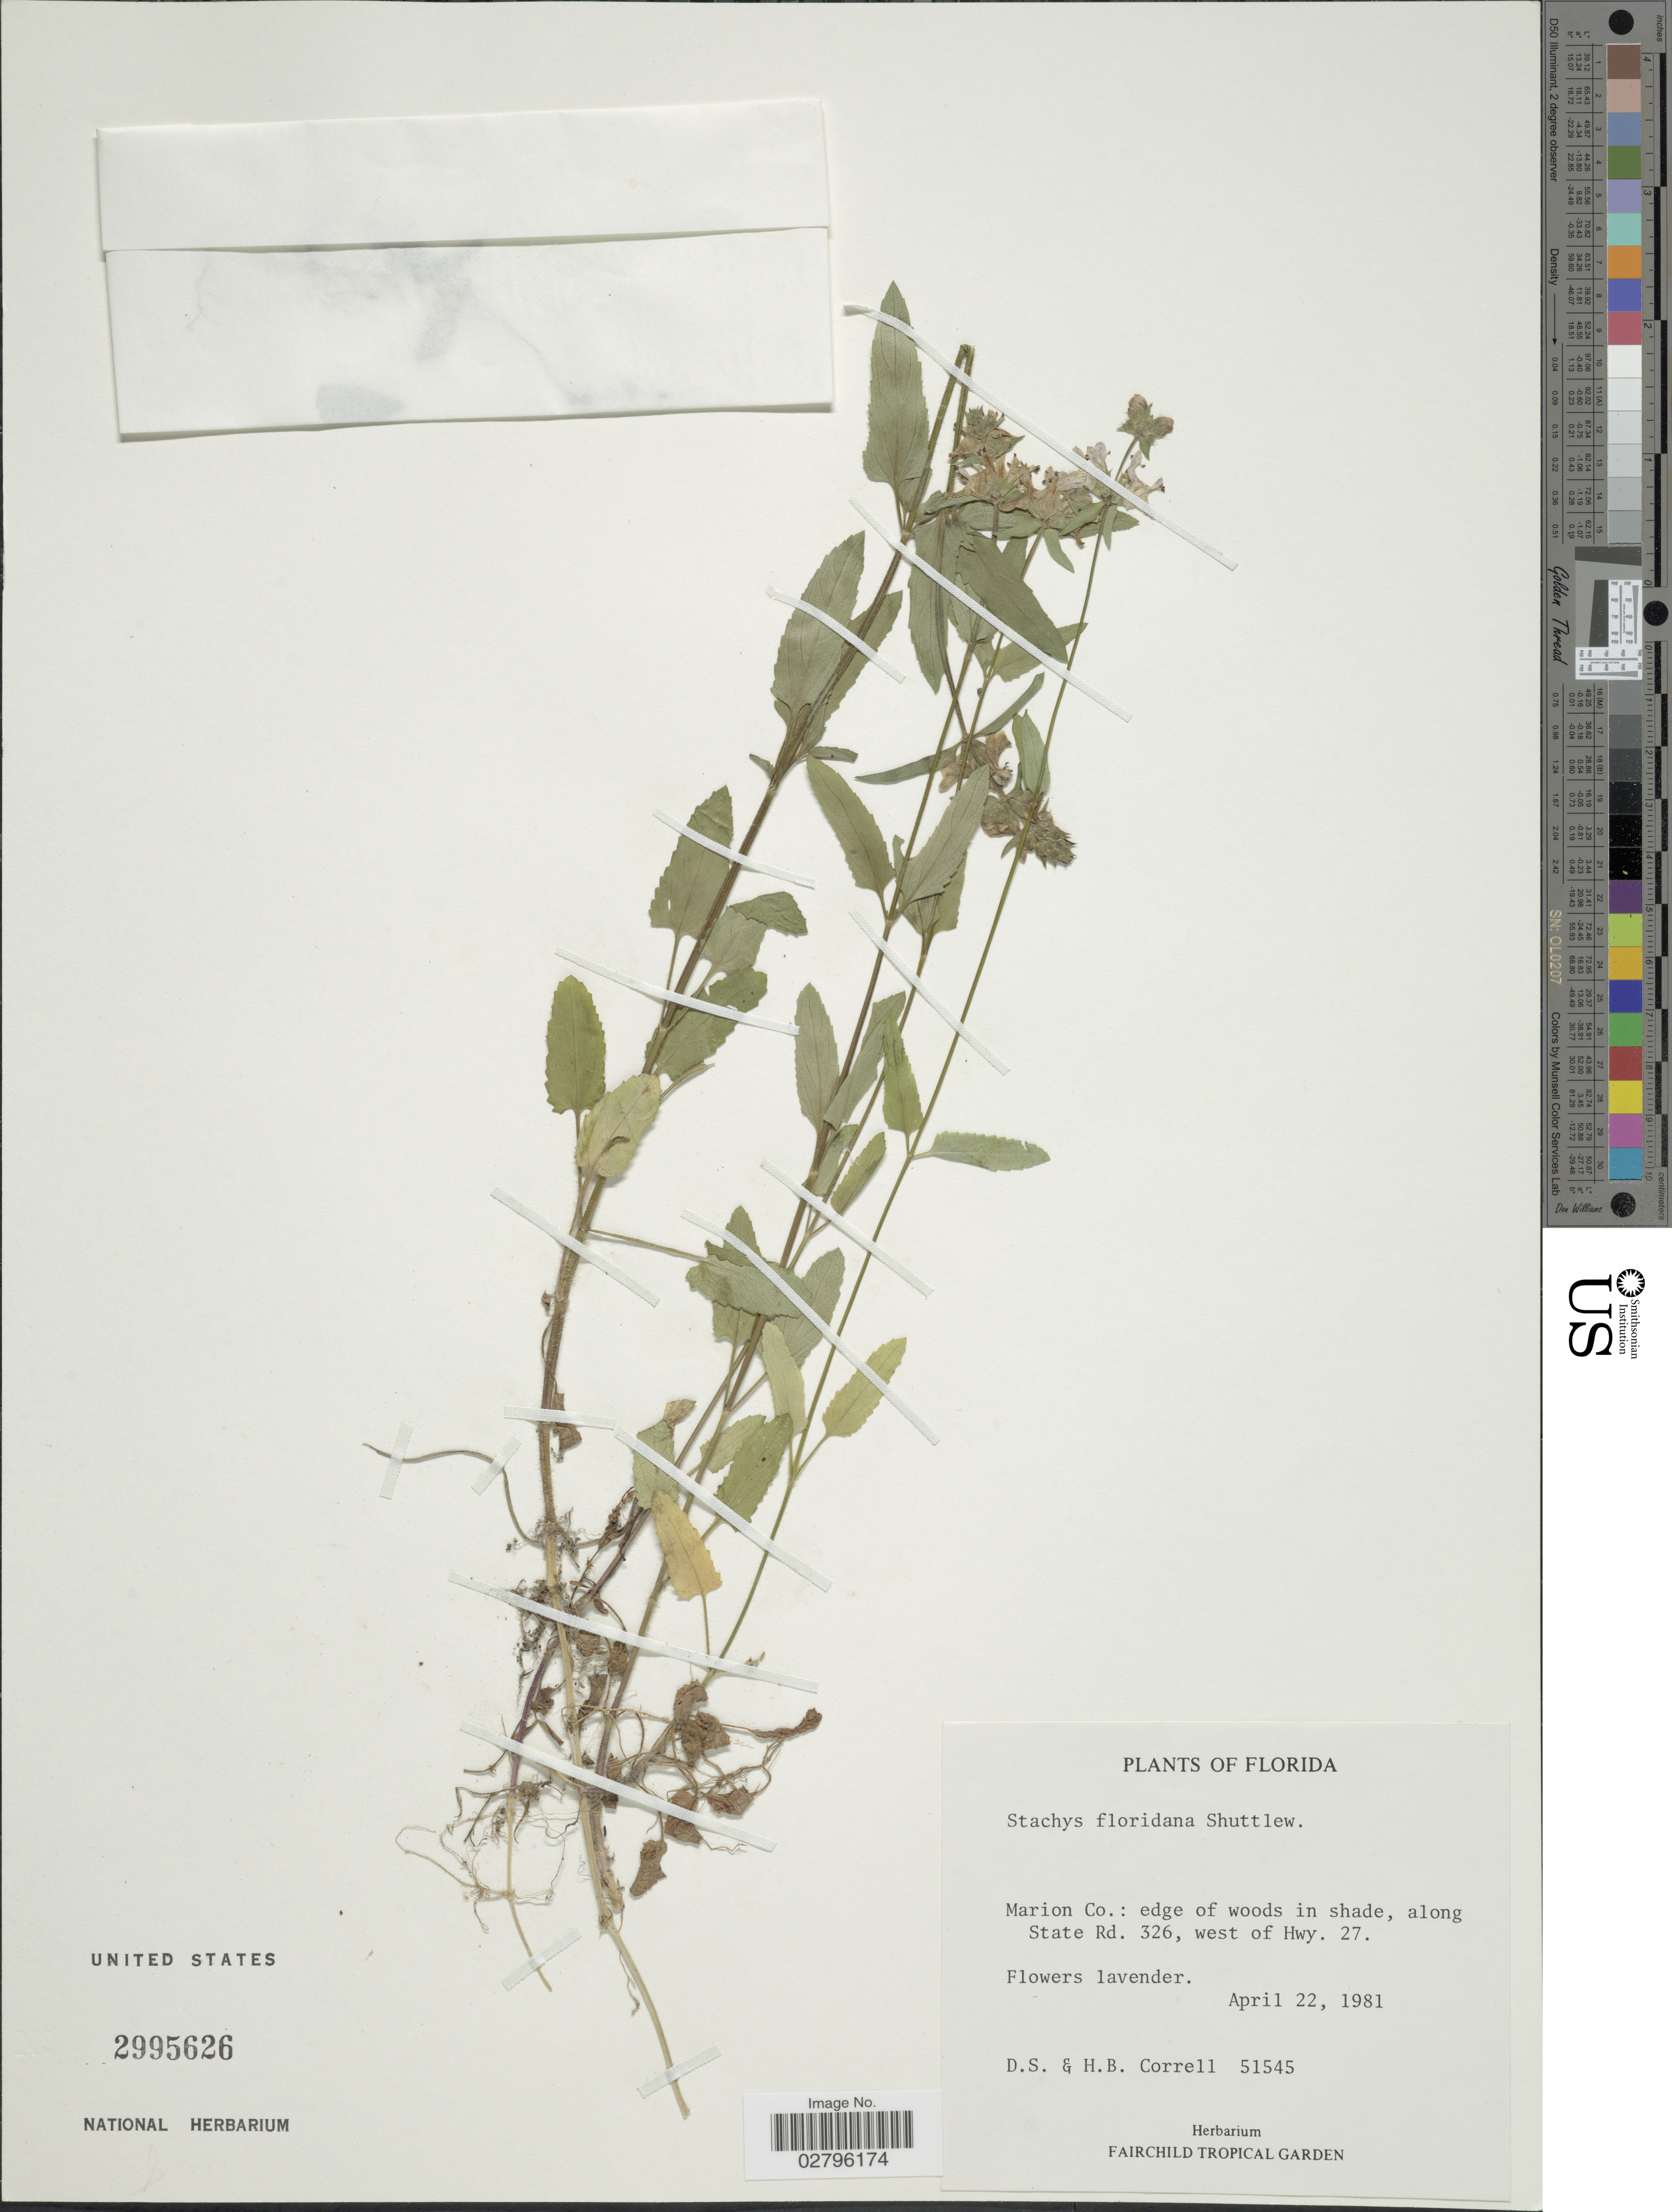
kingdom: Plantae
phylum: Tracheophyta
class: Magnoliopsida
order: Lamiales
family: Lamiaceae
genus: Stachys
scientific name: Stachys floridana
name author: Shuttlew. ex Benth.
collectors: D. S. Correll & H. Correll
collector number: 51545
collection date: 1981-04-22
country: United States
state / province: Florida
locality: Marion Co.: edge of woods in shade, along State Rd. 326, west of Hwy. 27.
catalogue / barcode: US 2995626